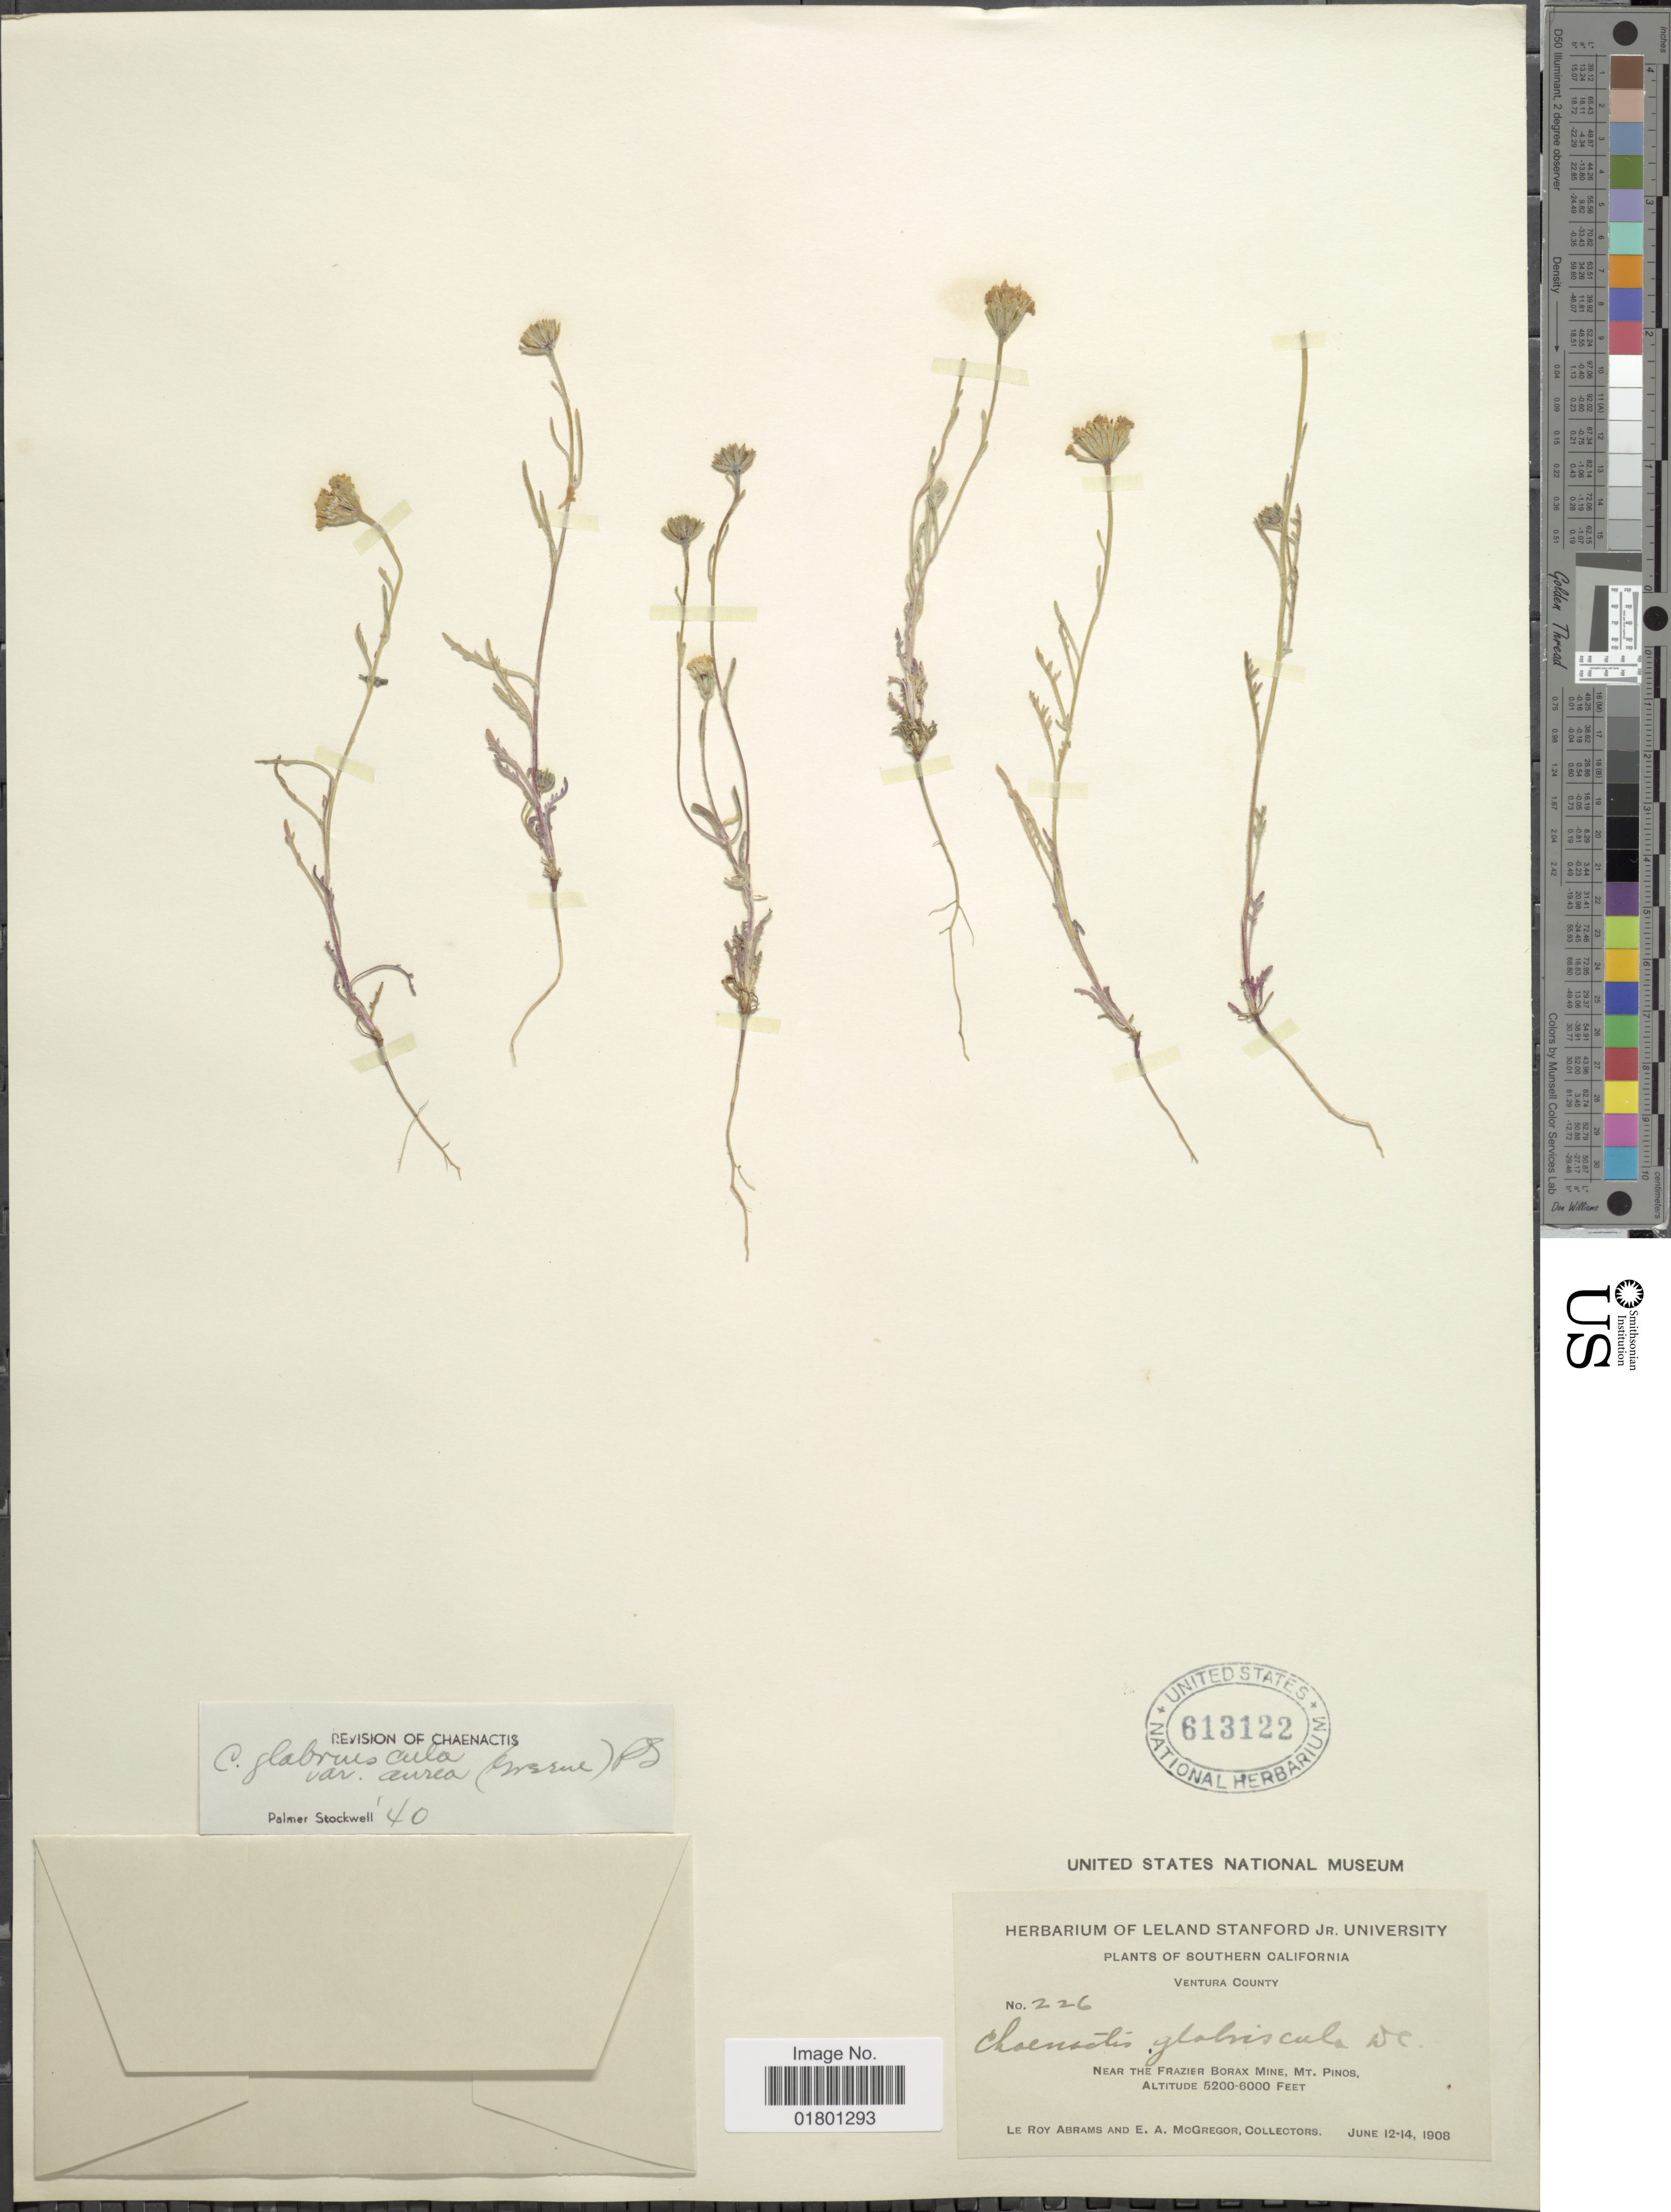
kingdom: Plantae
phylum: Tracheophyta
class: Magnoliopsida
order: Asterales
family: Asteraceae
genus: Chaenactis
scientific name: Chaenactis glabriuscula var. aurea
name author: (Greene ex Rydb.) Stockw.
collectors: L. Abrams & E. A. McGregor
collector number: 226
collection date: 1908-06-12/1908-06-14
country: United States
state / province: California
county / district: Ventura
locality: Southern California, Ventura County, Near the Frazier Borax Mine, Mt. Pinos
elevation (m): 1585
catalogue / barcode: US 613122